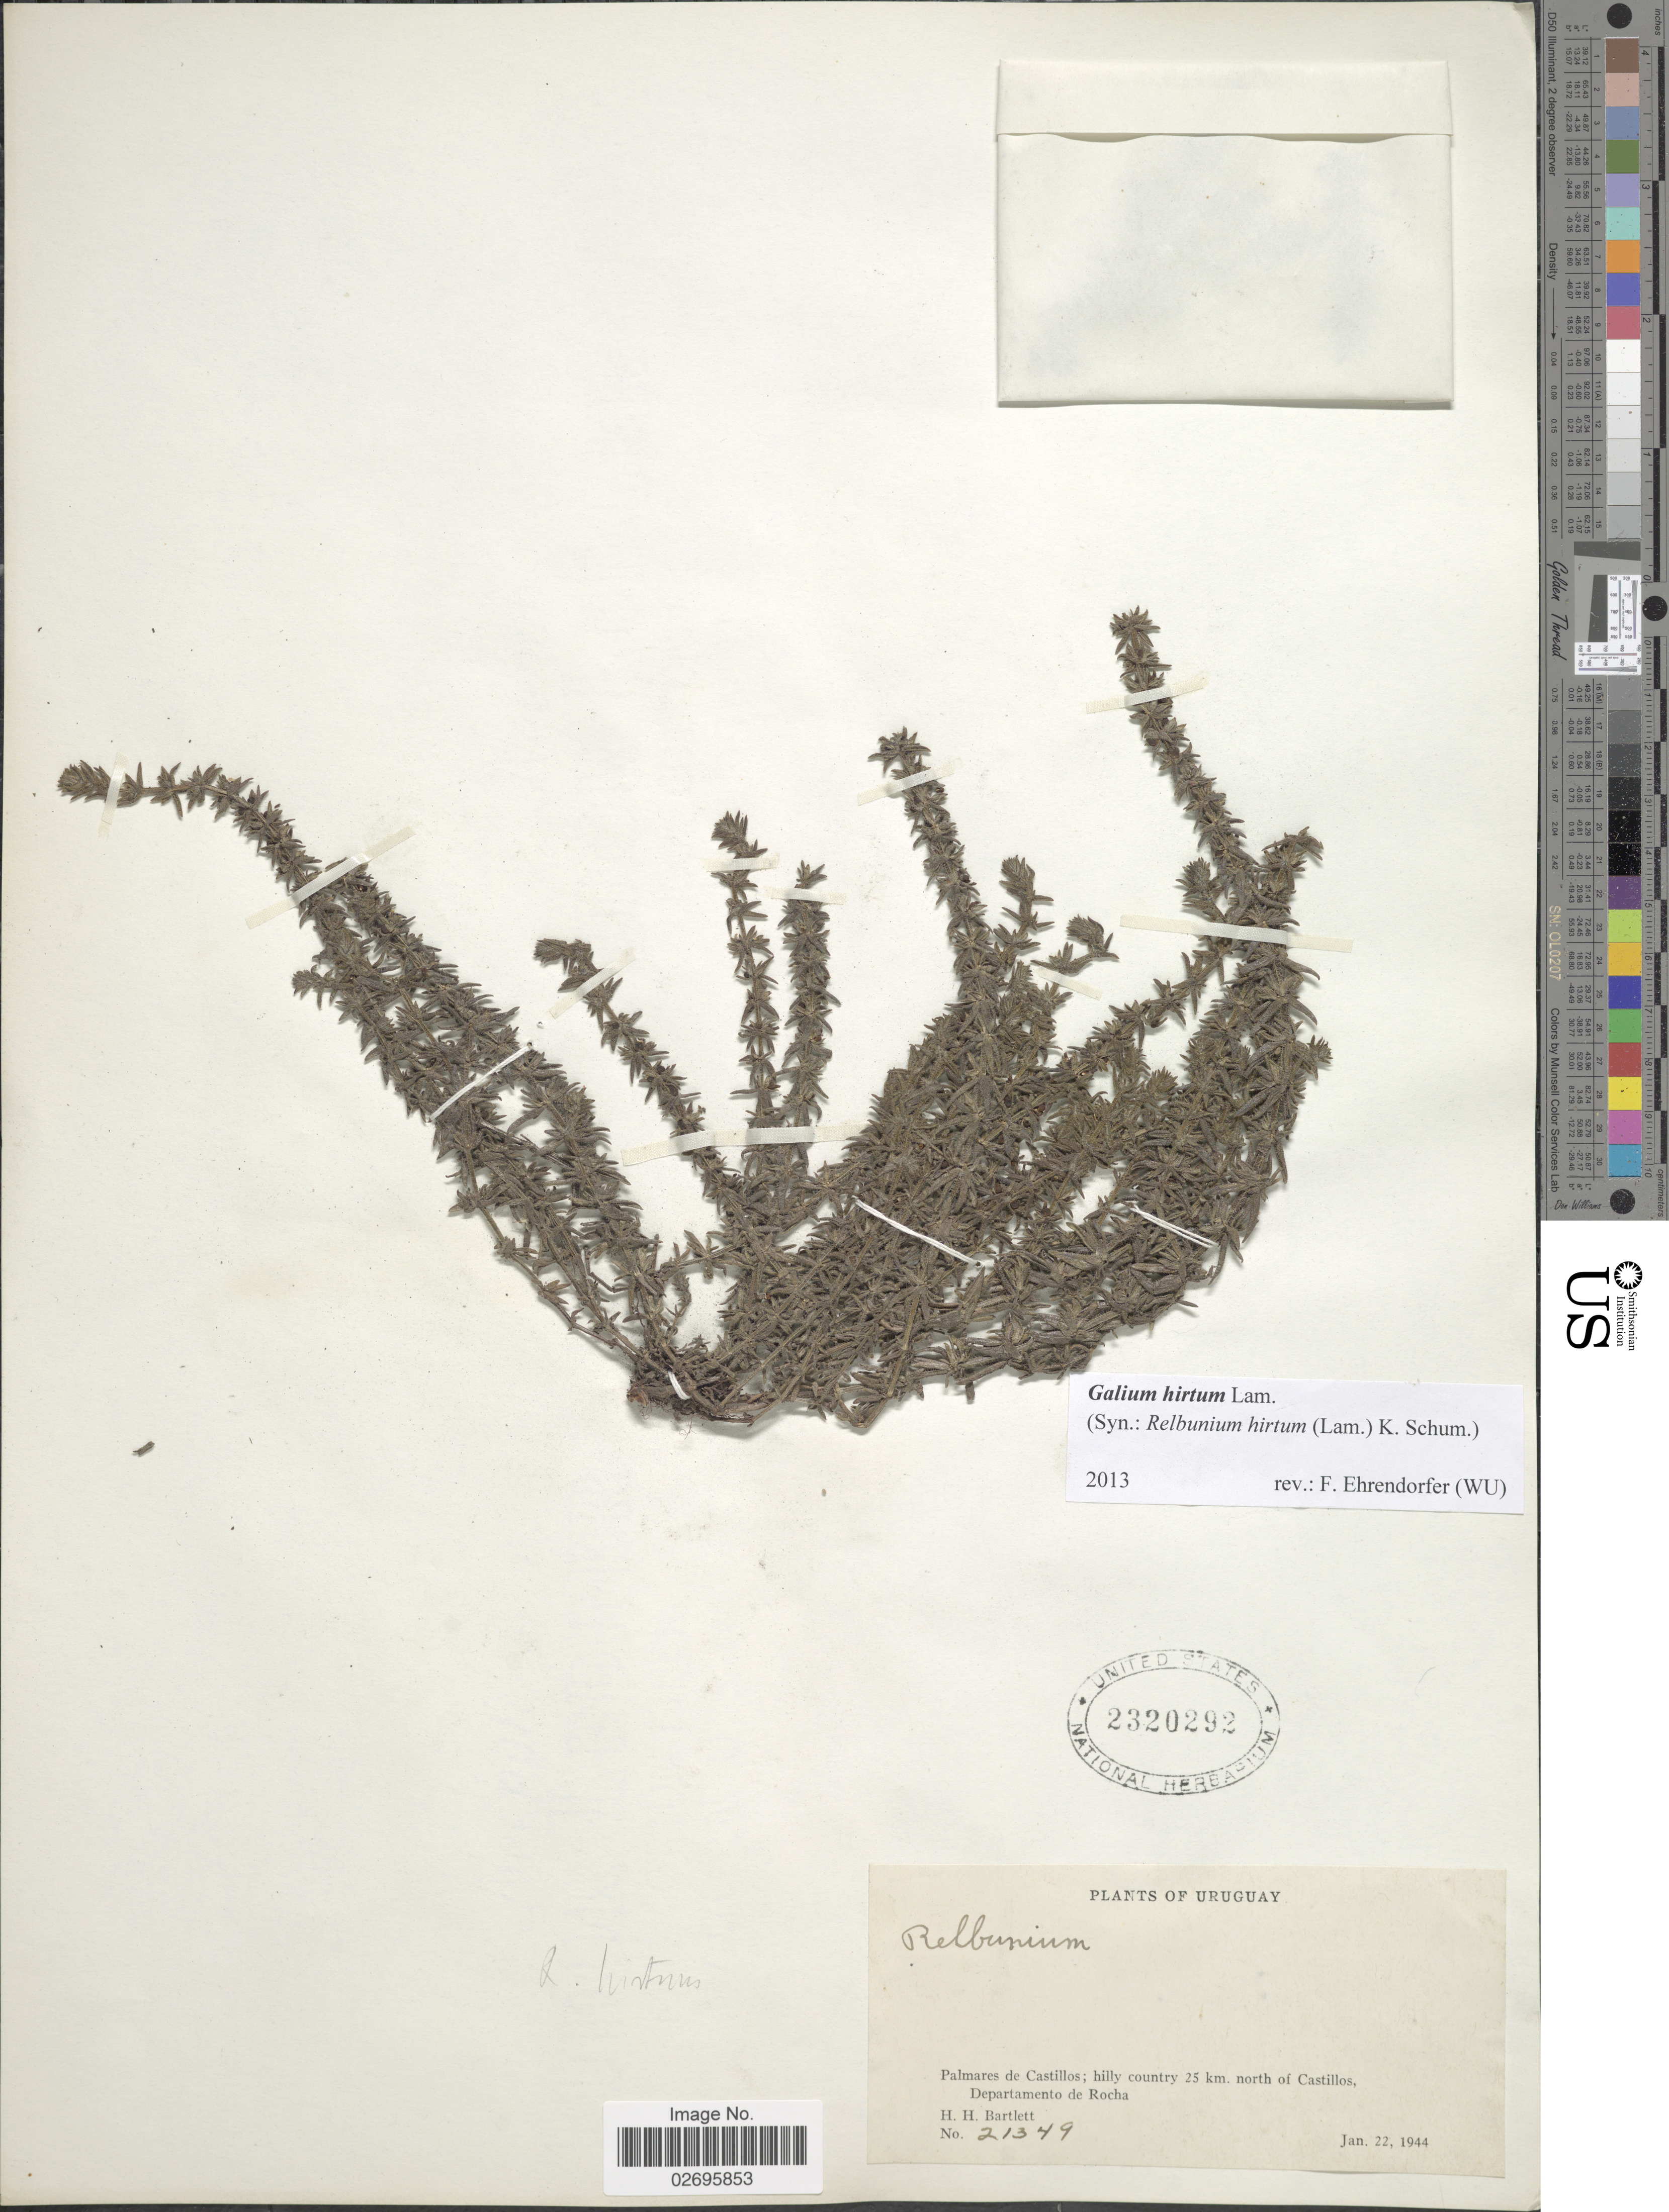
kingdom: Plantae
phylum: Tracheophyta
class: Magnoliopsida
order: Gentianales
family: Rubiaceae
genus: Galium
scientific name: Galium hirtum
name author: Lam.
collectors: H. H. Bartlett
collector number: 21349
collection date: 1944-01-22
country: Uruguay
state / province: Rocha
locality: Palmares de Castillos; hilly country 25 km north of Castillos, Departamento de Rocha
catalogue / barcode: US 2320292